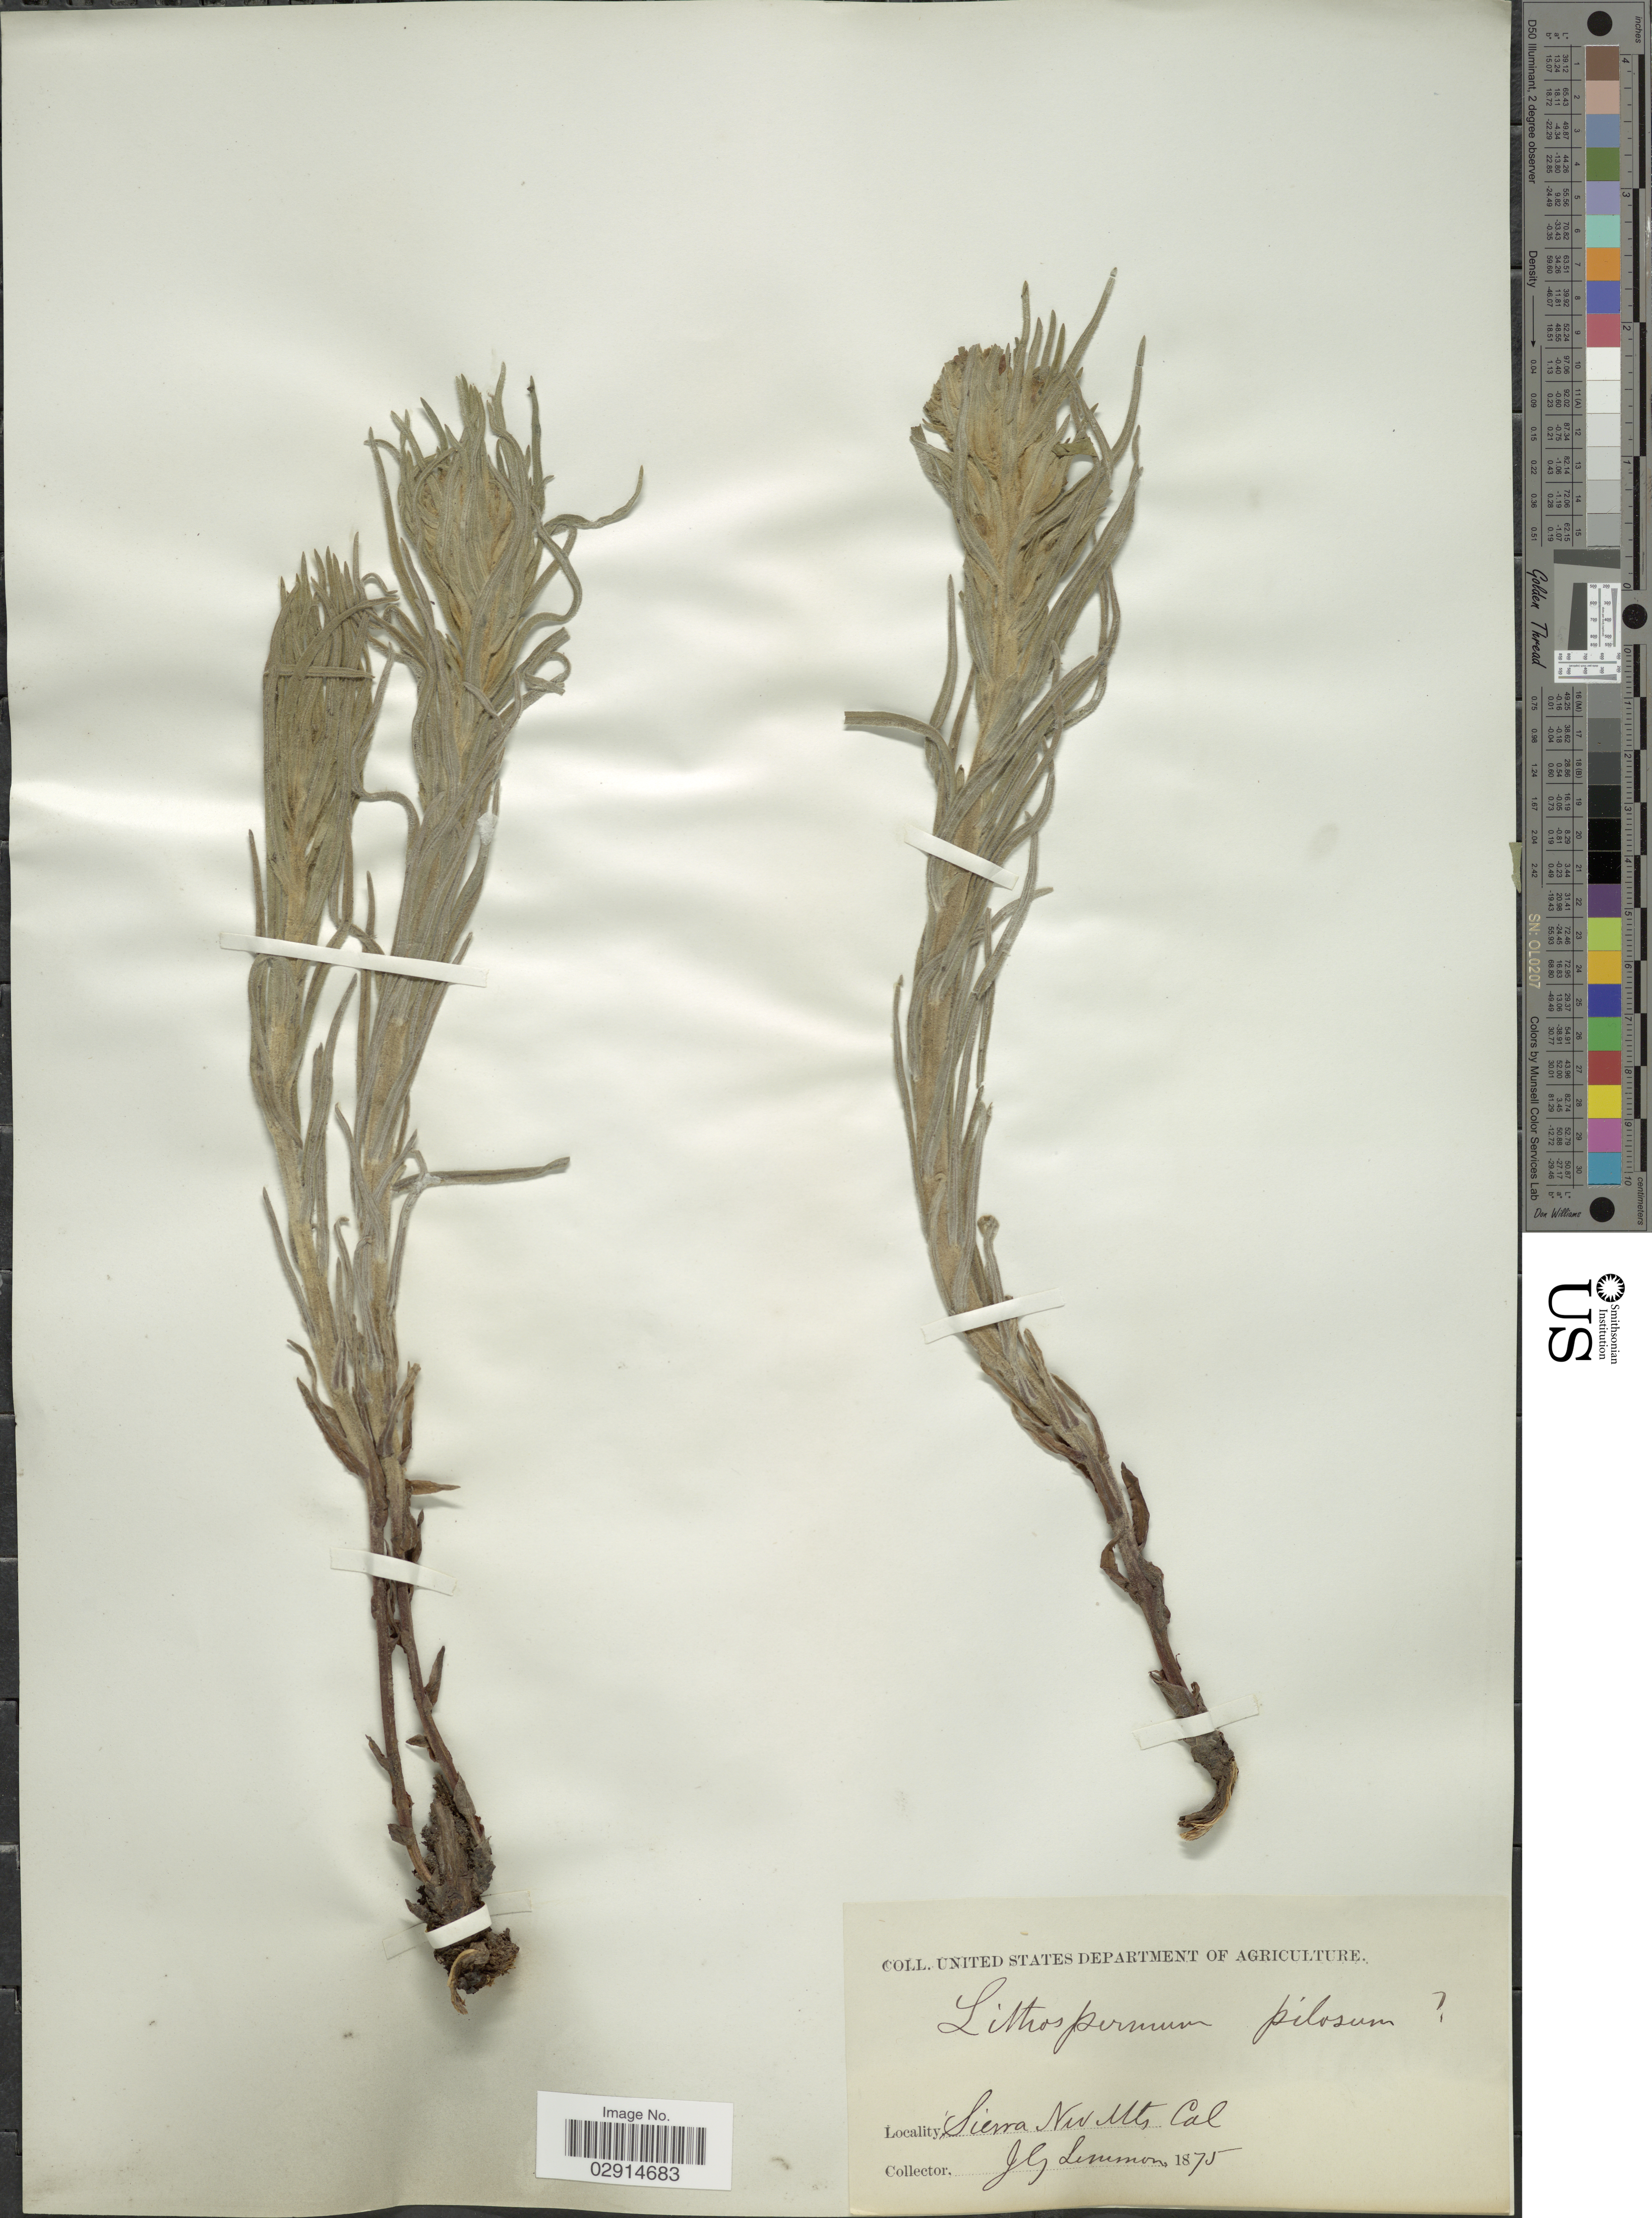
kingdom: Plantae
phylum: Tracheophyta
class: Magnoliopsida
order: Boraginales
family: Boraginaceae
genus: Lithospermum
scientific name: Lithospermum ruderale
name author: Douglas ex Lehm.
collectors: J. Lemmon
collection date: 1875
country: United States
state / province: California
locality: Sierra NW Mts.